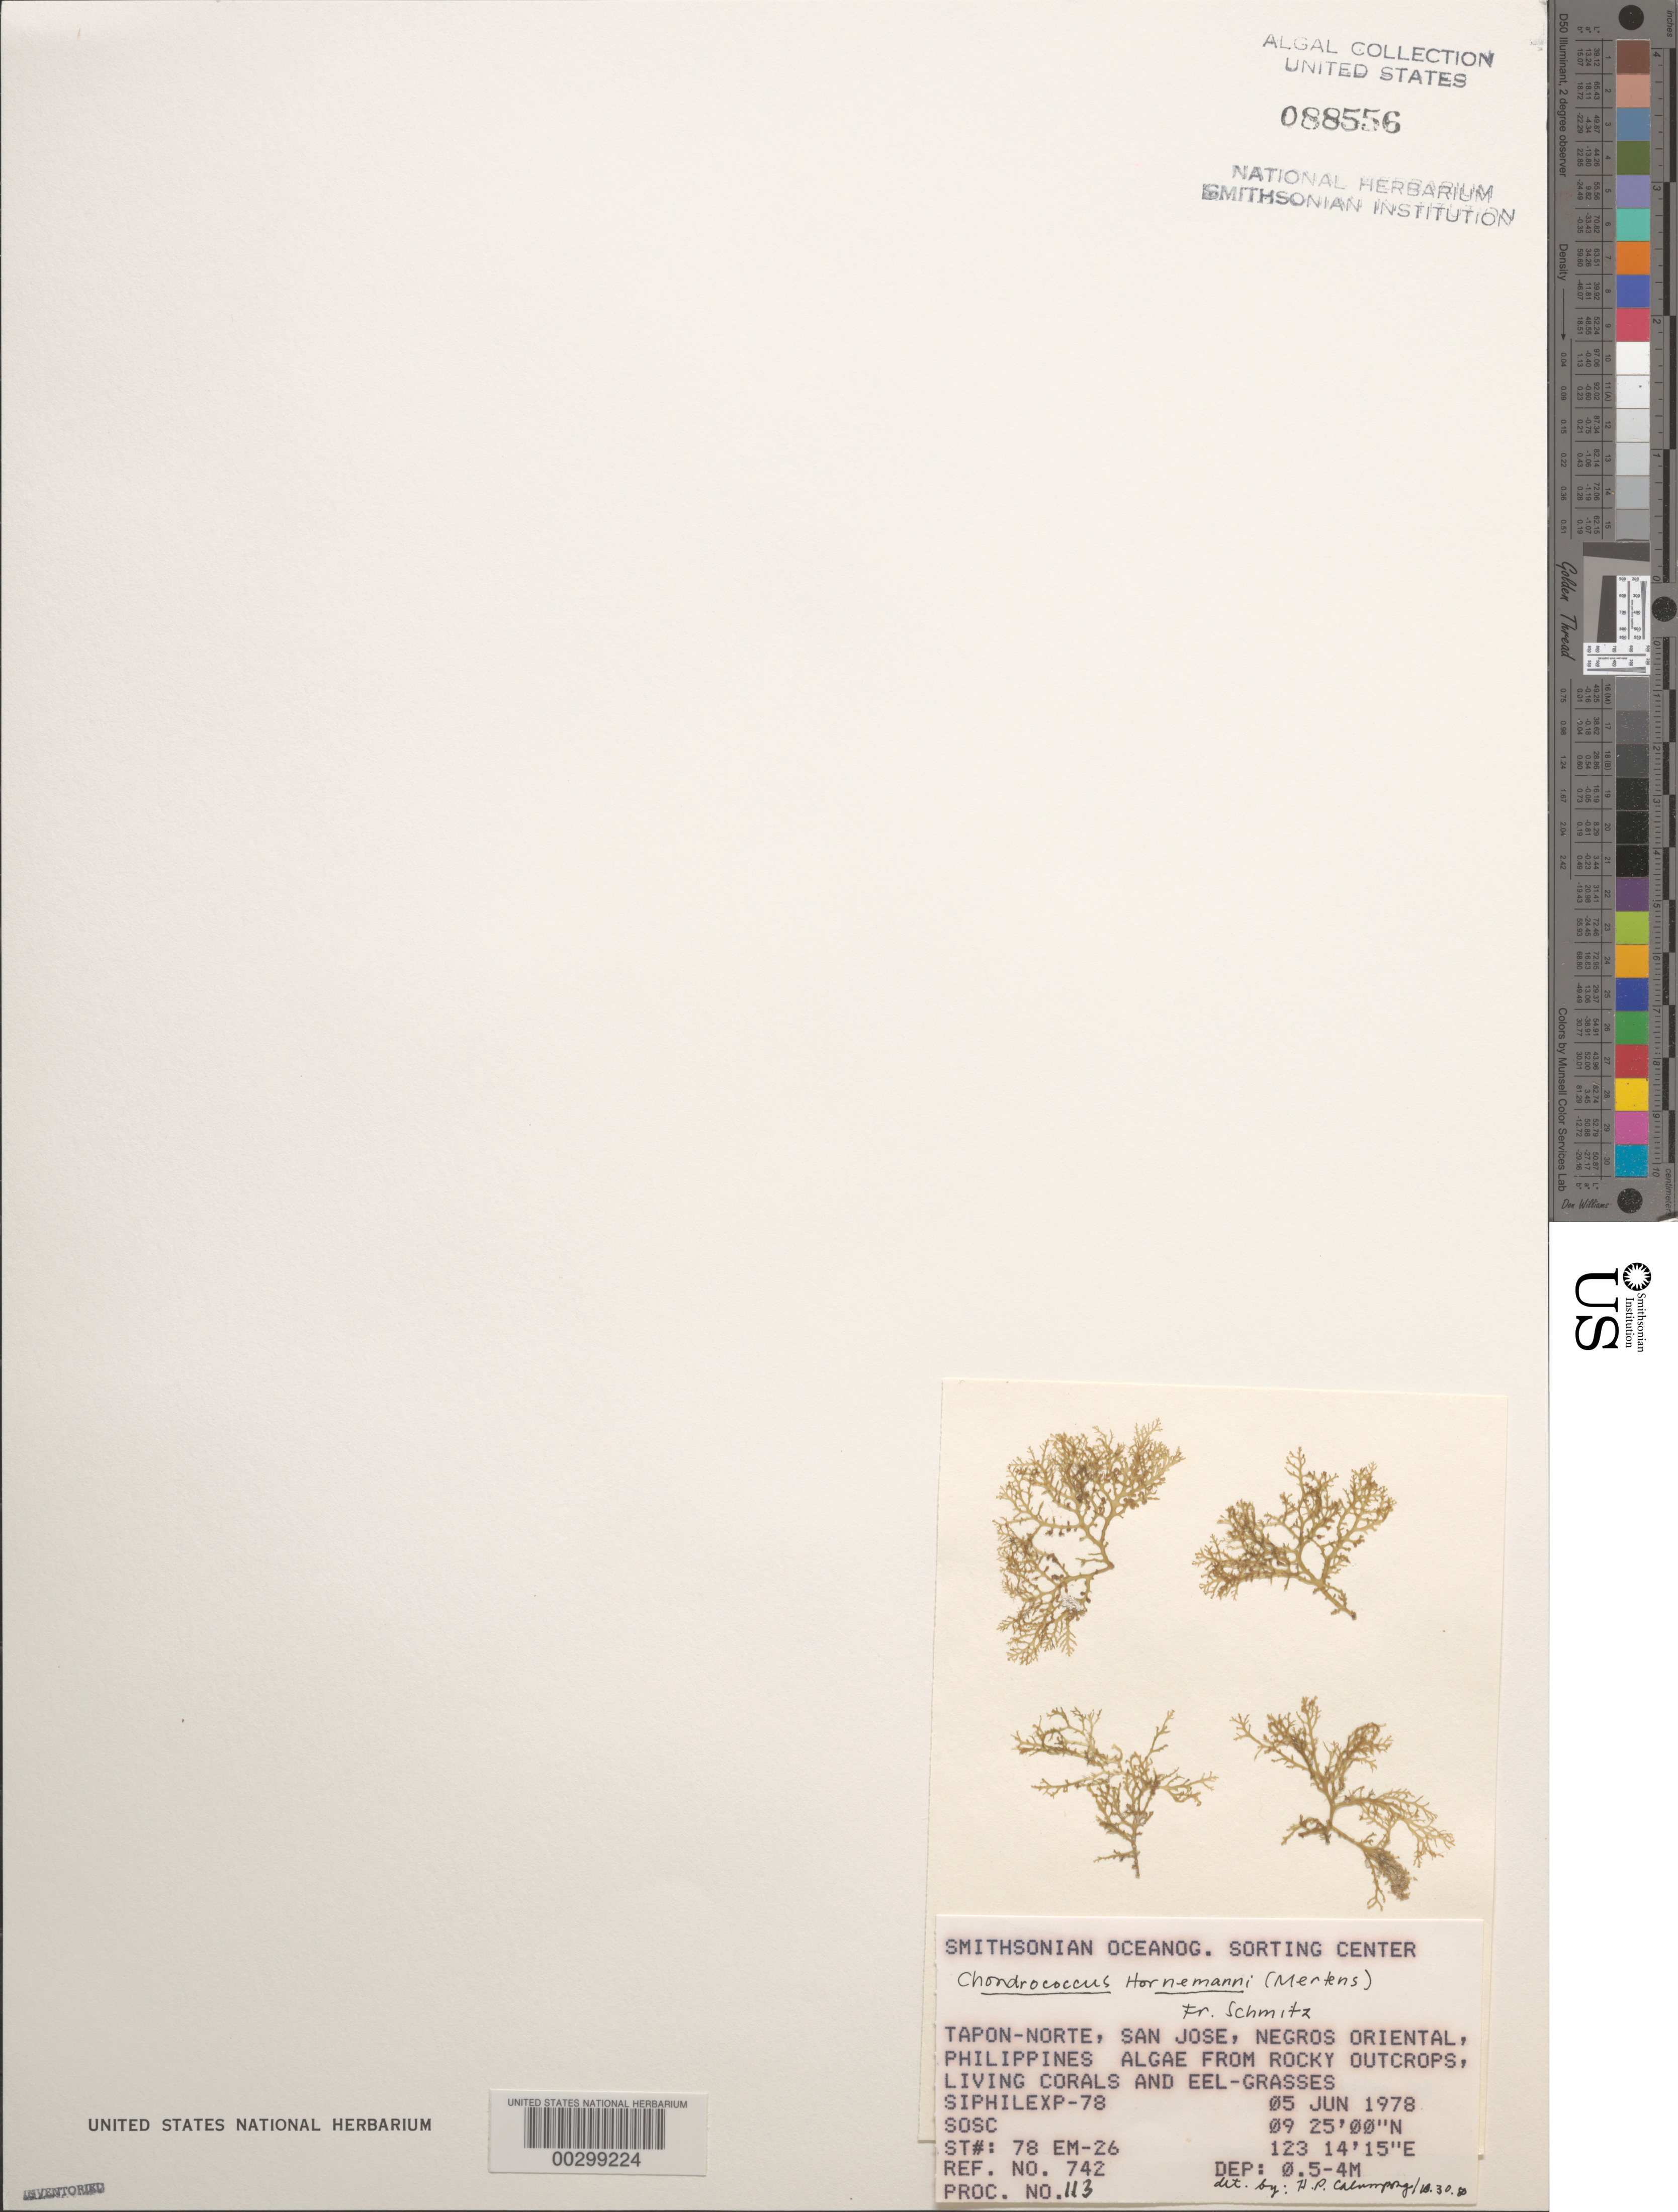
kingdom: Plantae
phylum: Rhodophyta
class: Florideophyceae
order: Gigartinales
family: Rhizophyllidaceae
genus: Portieria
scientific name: Portieria hornemannii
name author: (Lyngbye) P.C. Silva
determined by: Algae name updating Project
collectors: SOSC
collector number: Station 78 Em-26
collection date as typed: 05 Jun 1978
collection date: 1978-06-05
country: Philippines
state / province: Central Visayas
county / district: Negros Oriental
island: Negros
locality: Tapan-Norte, San Jose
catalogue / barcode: US 88556